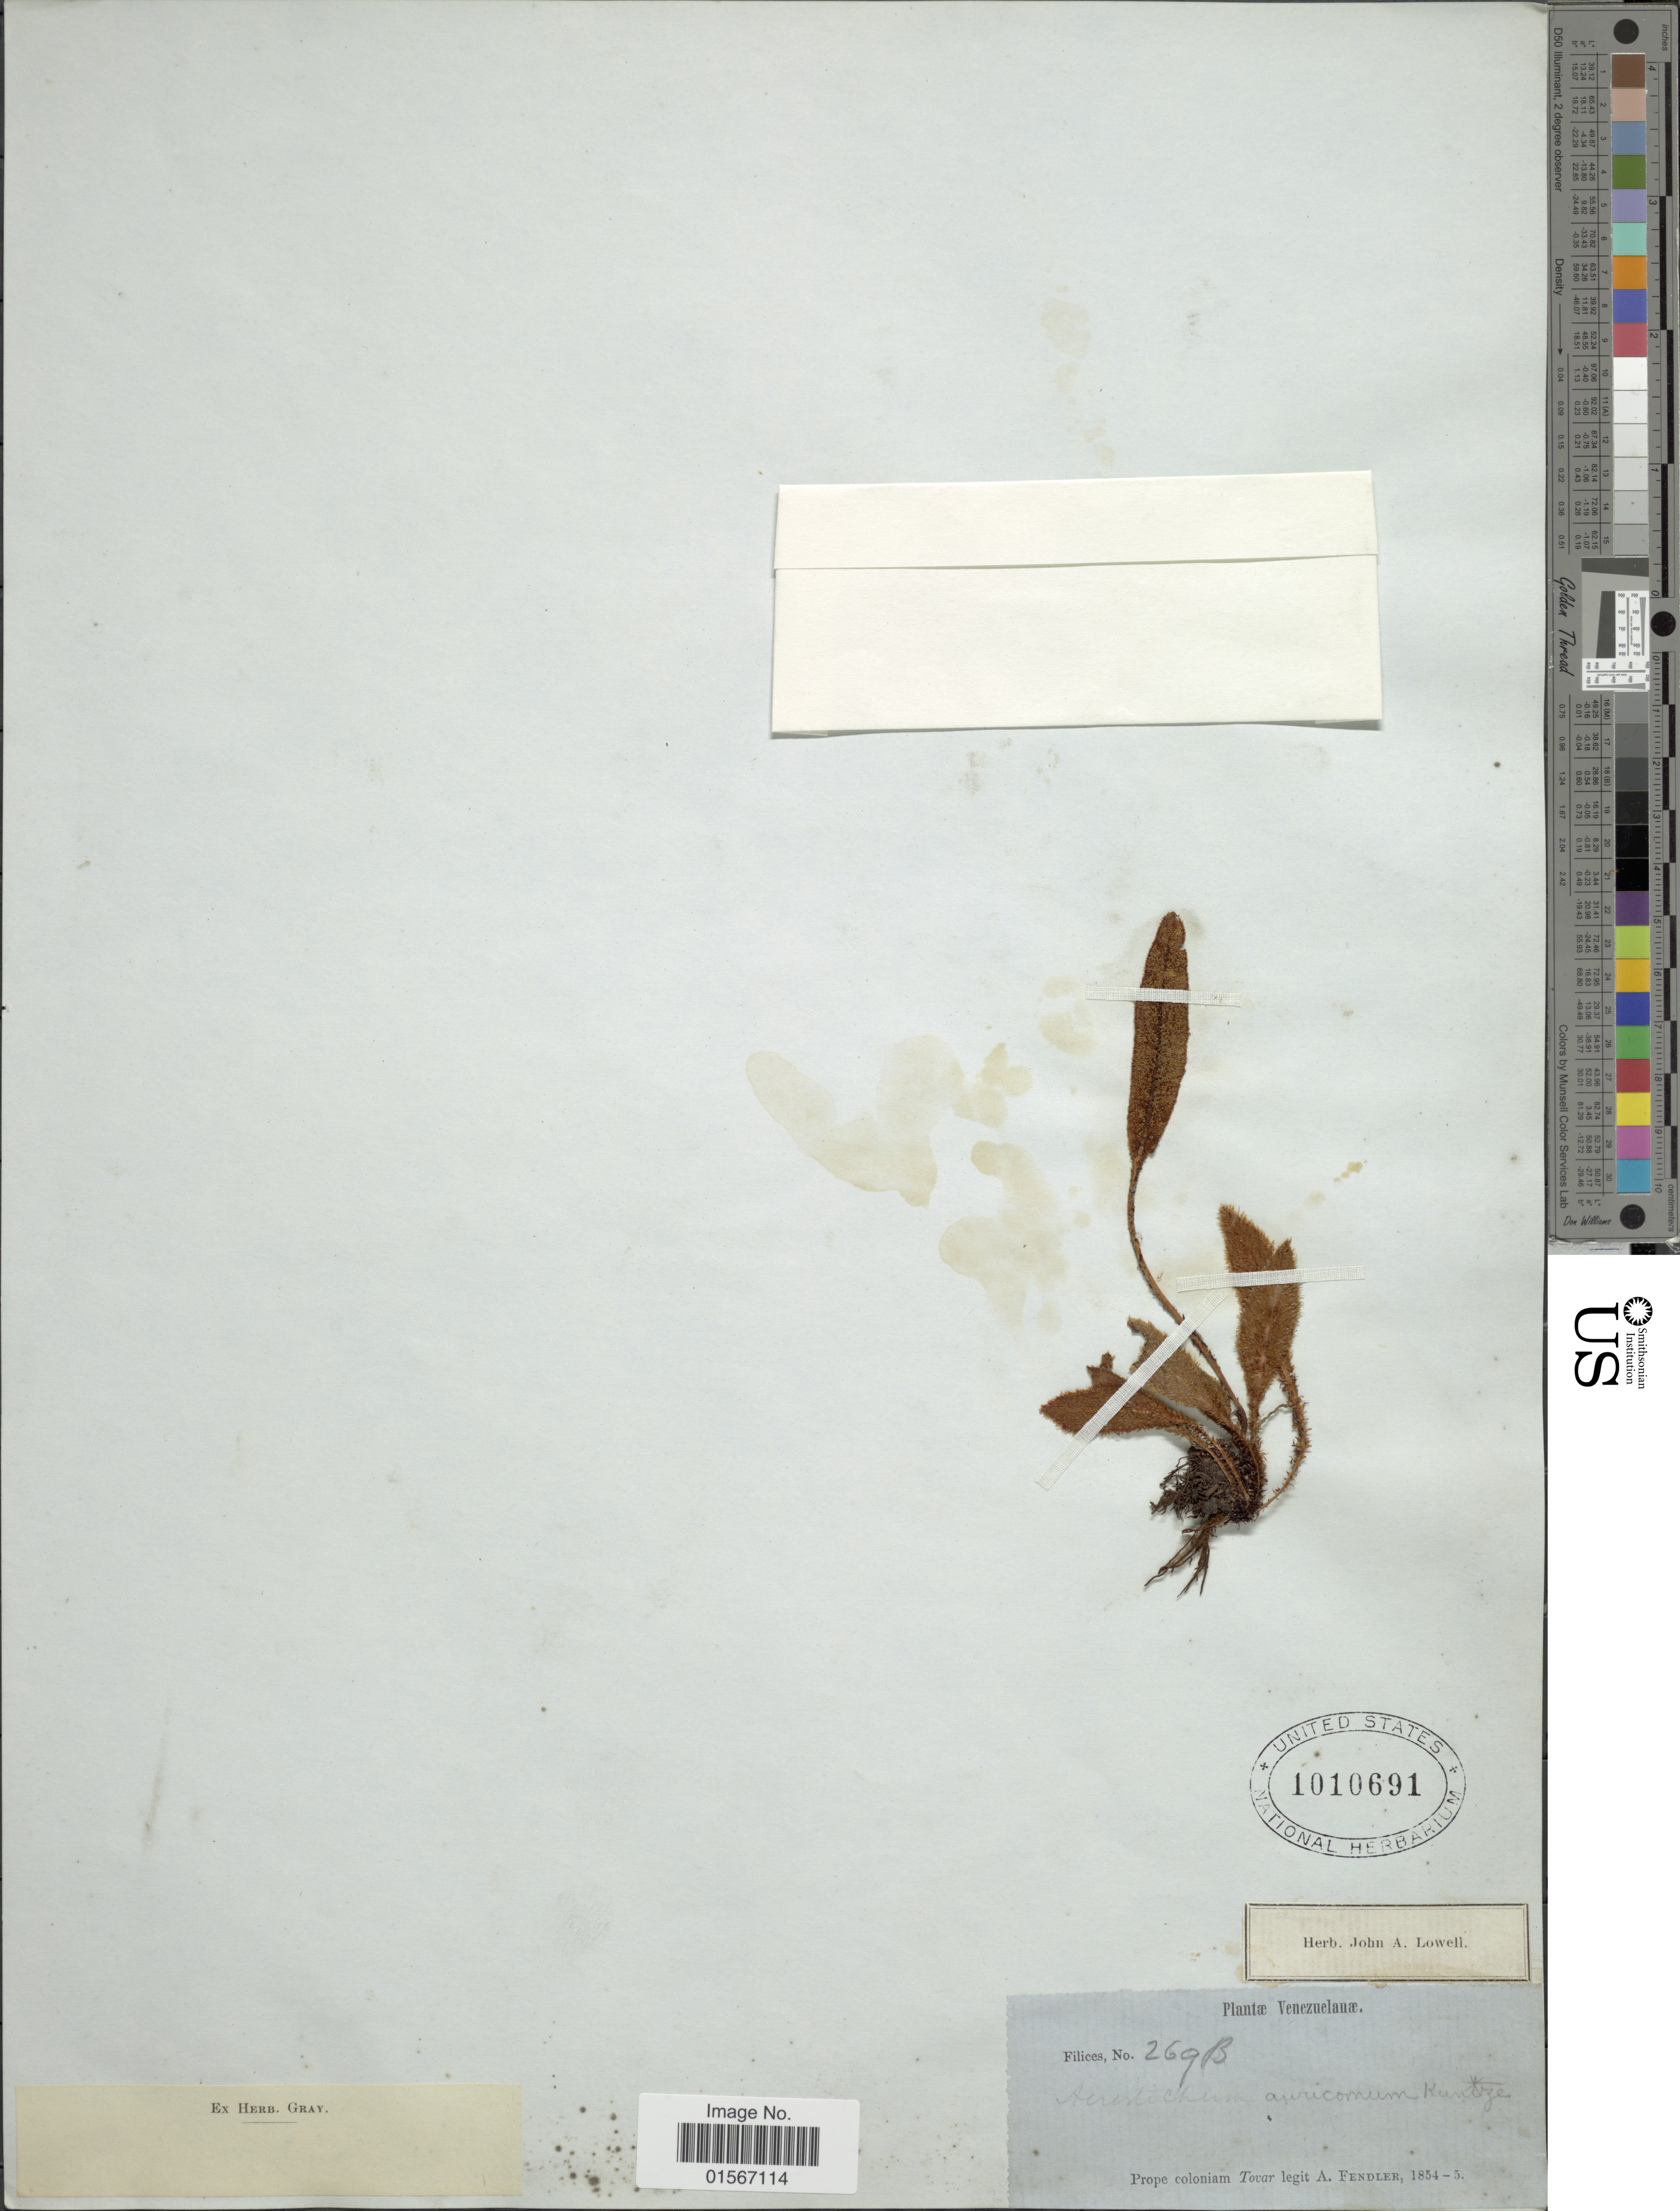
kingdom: Plantae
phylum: Tracheophyta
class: Polypodiopsida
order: Polypodiales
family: Dryopteridaceae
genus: Elaphoglossum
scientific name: Elaphoglossum meridense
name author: (Klotzsch) T. Moore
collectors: A. Fendler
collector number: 269B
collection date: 1854/1855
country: Venezuela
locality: Prope coloniam Tovar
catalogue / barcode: US 1010691